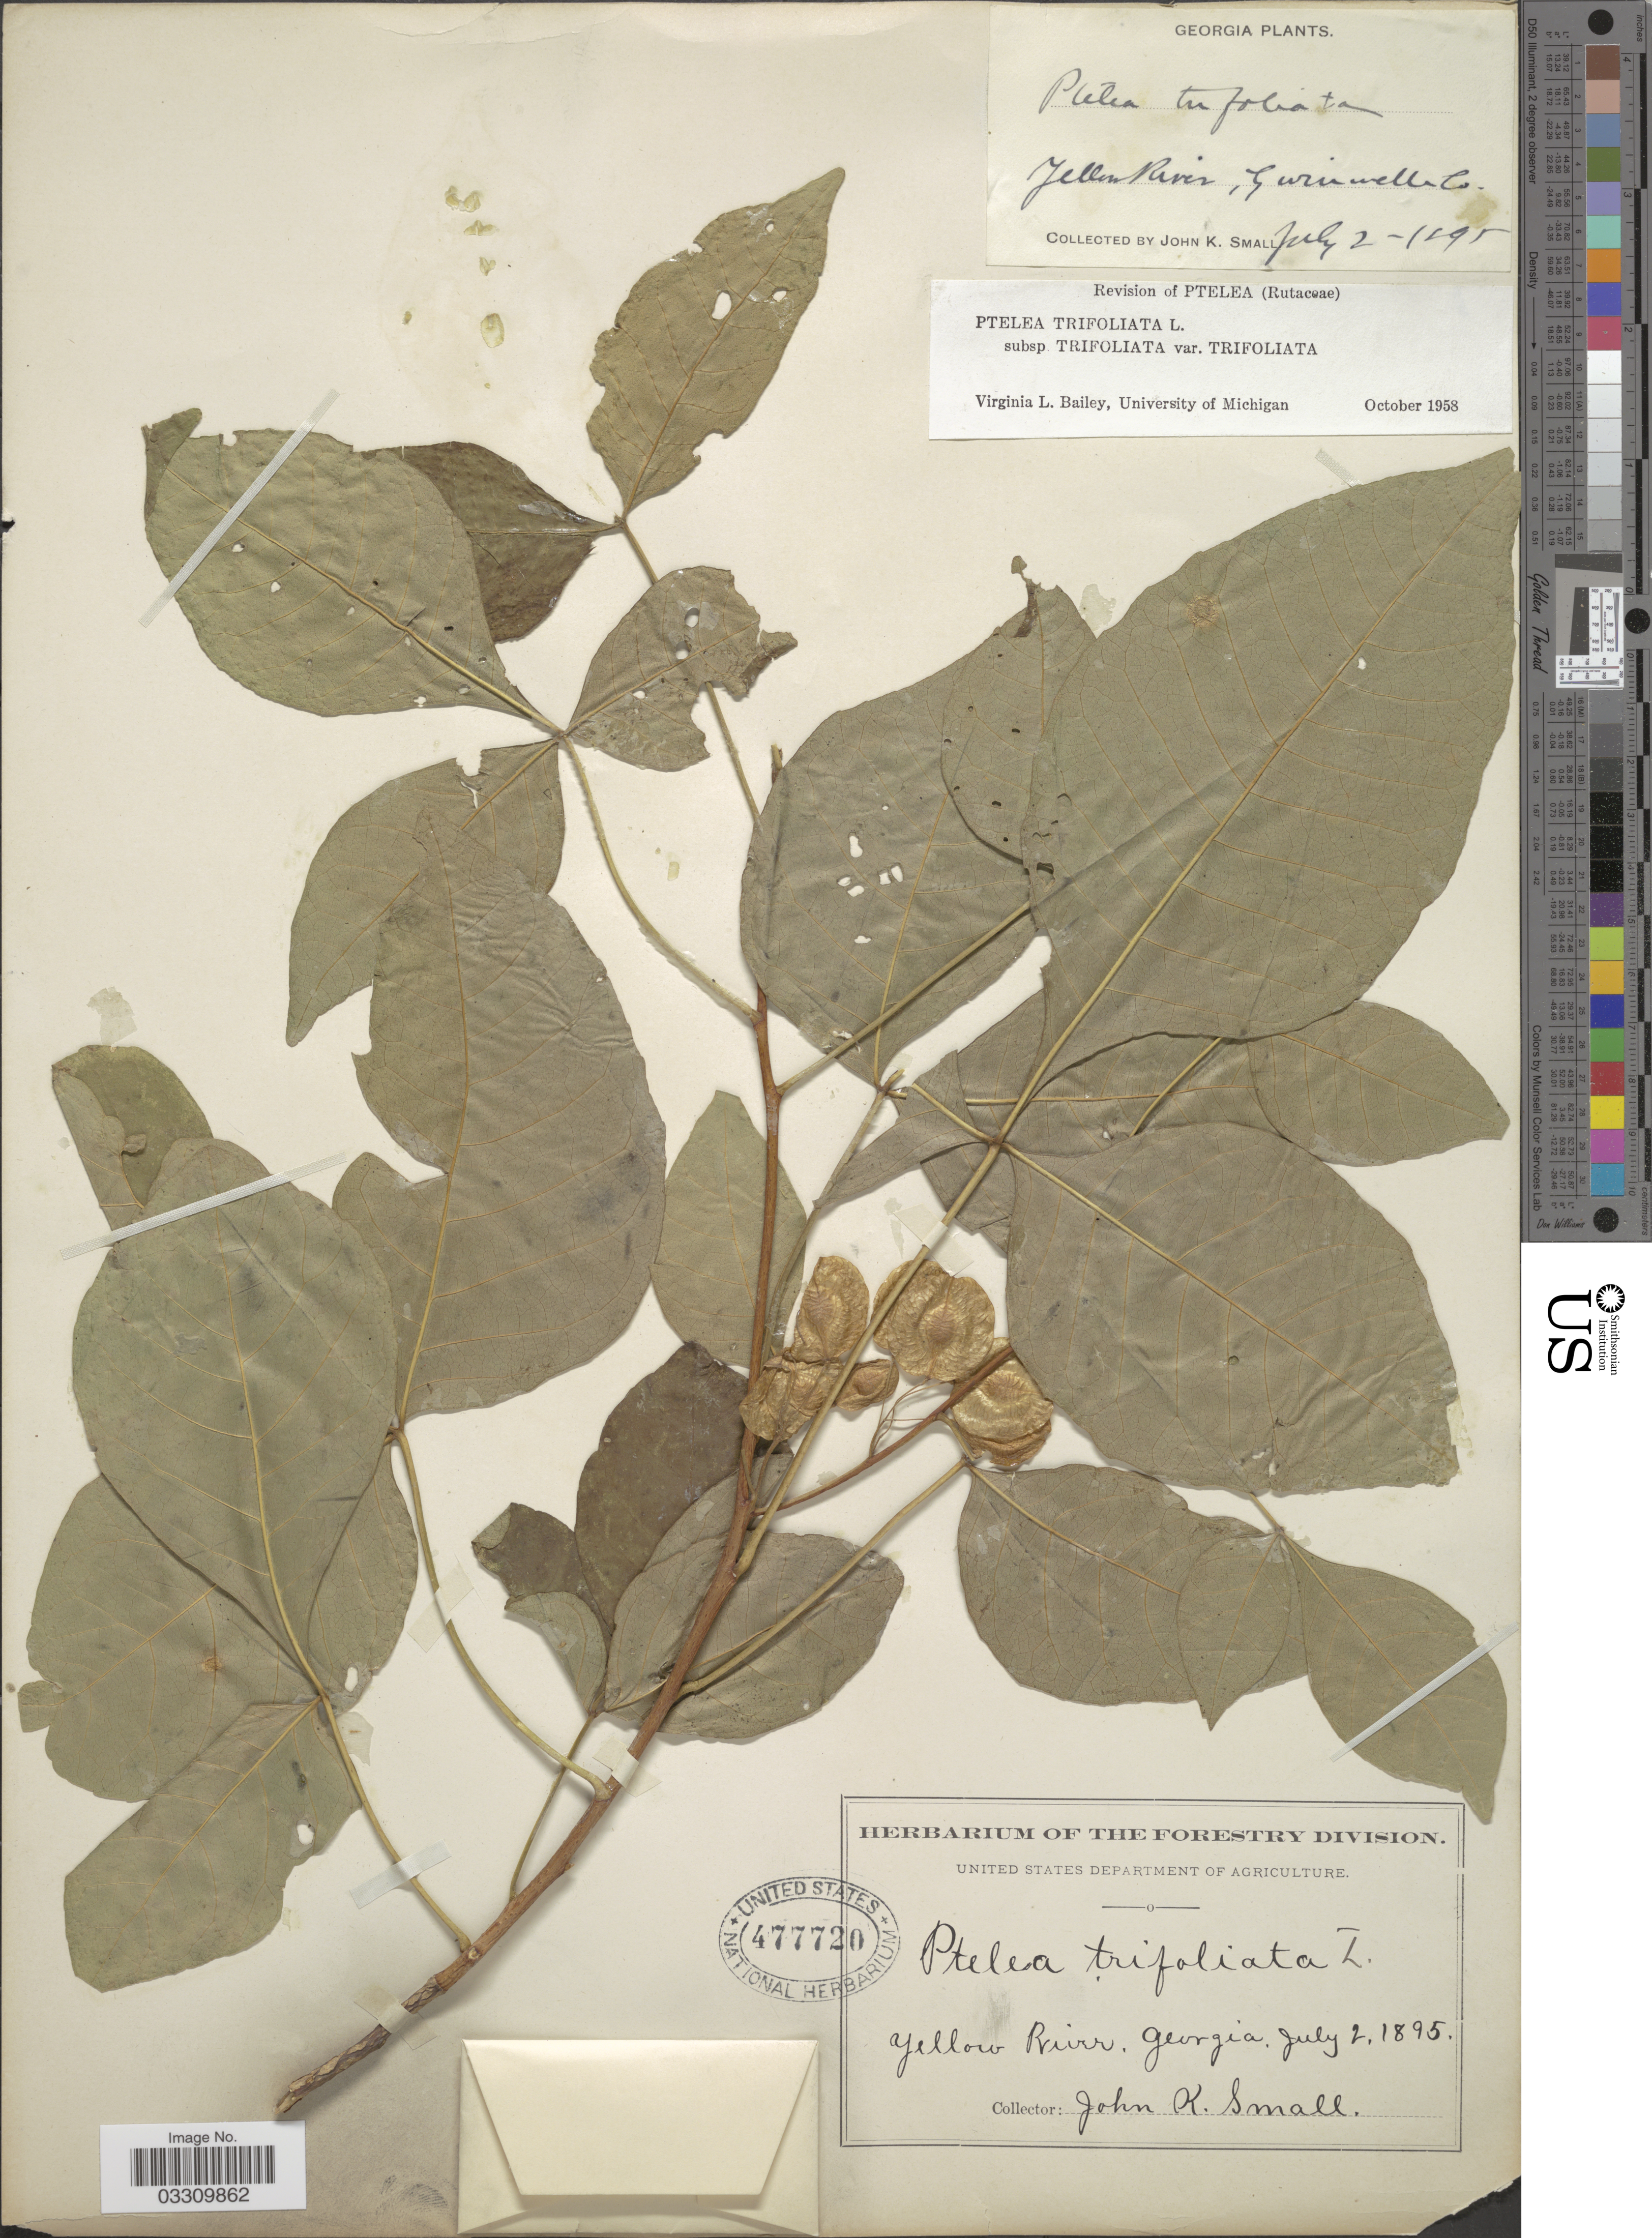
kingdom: Plantae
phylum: Tracheophyta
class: Magnoliopsida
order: Sapindales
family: Rutaceae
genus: Ptelea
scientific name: Ptelea trifoliata var. trifoliata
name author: L.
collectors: J. K. Small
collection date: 1895-07-02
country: United States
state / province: Georgia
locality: Yellow River. Gwinnett Co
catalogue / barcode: US 477720